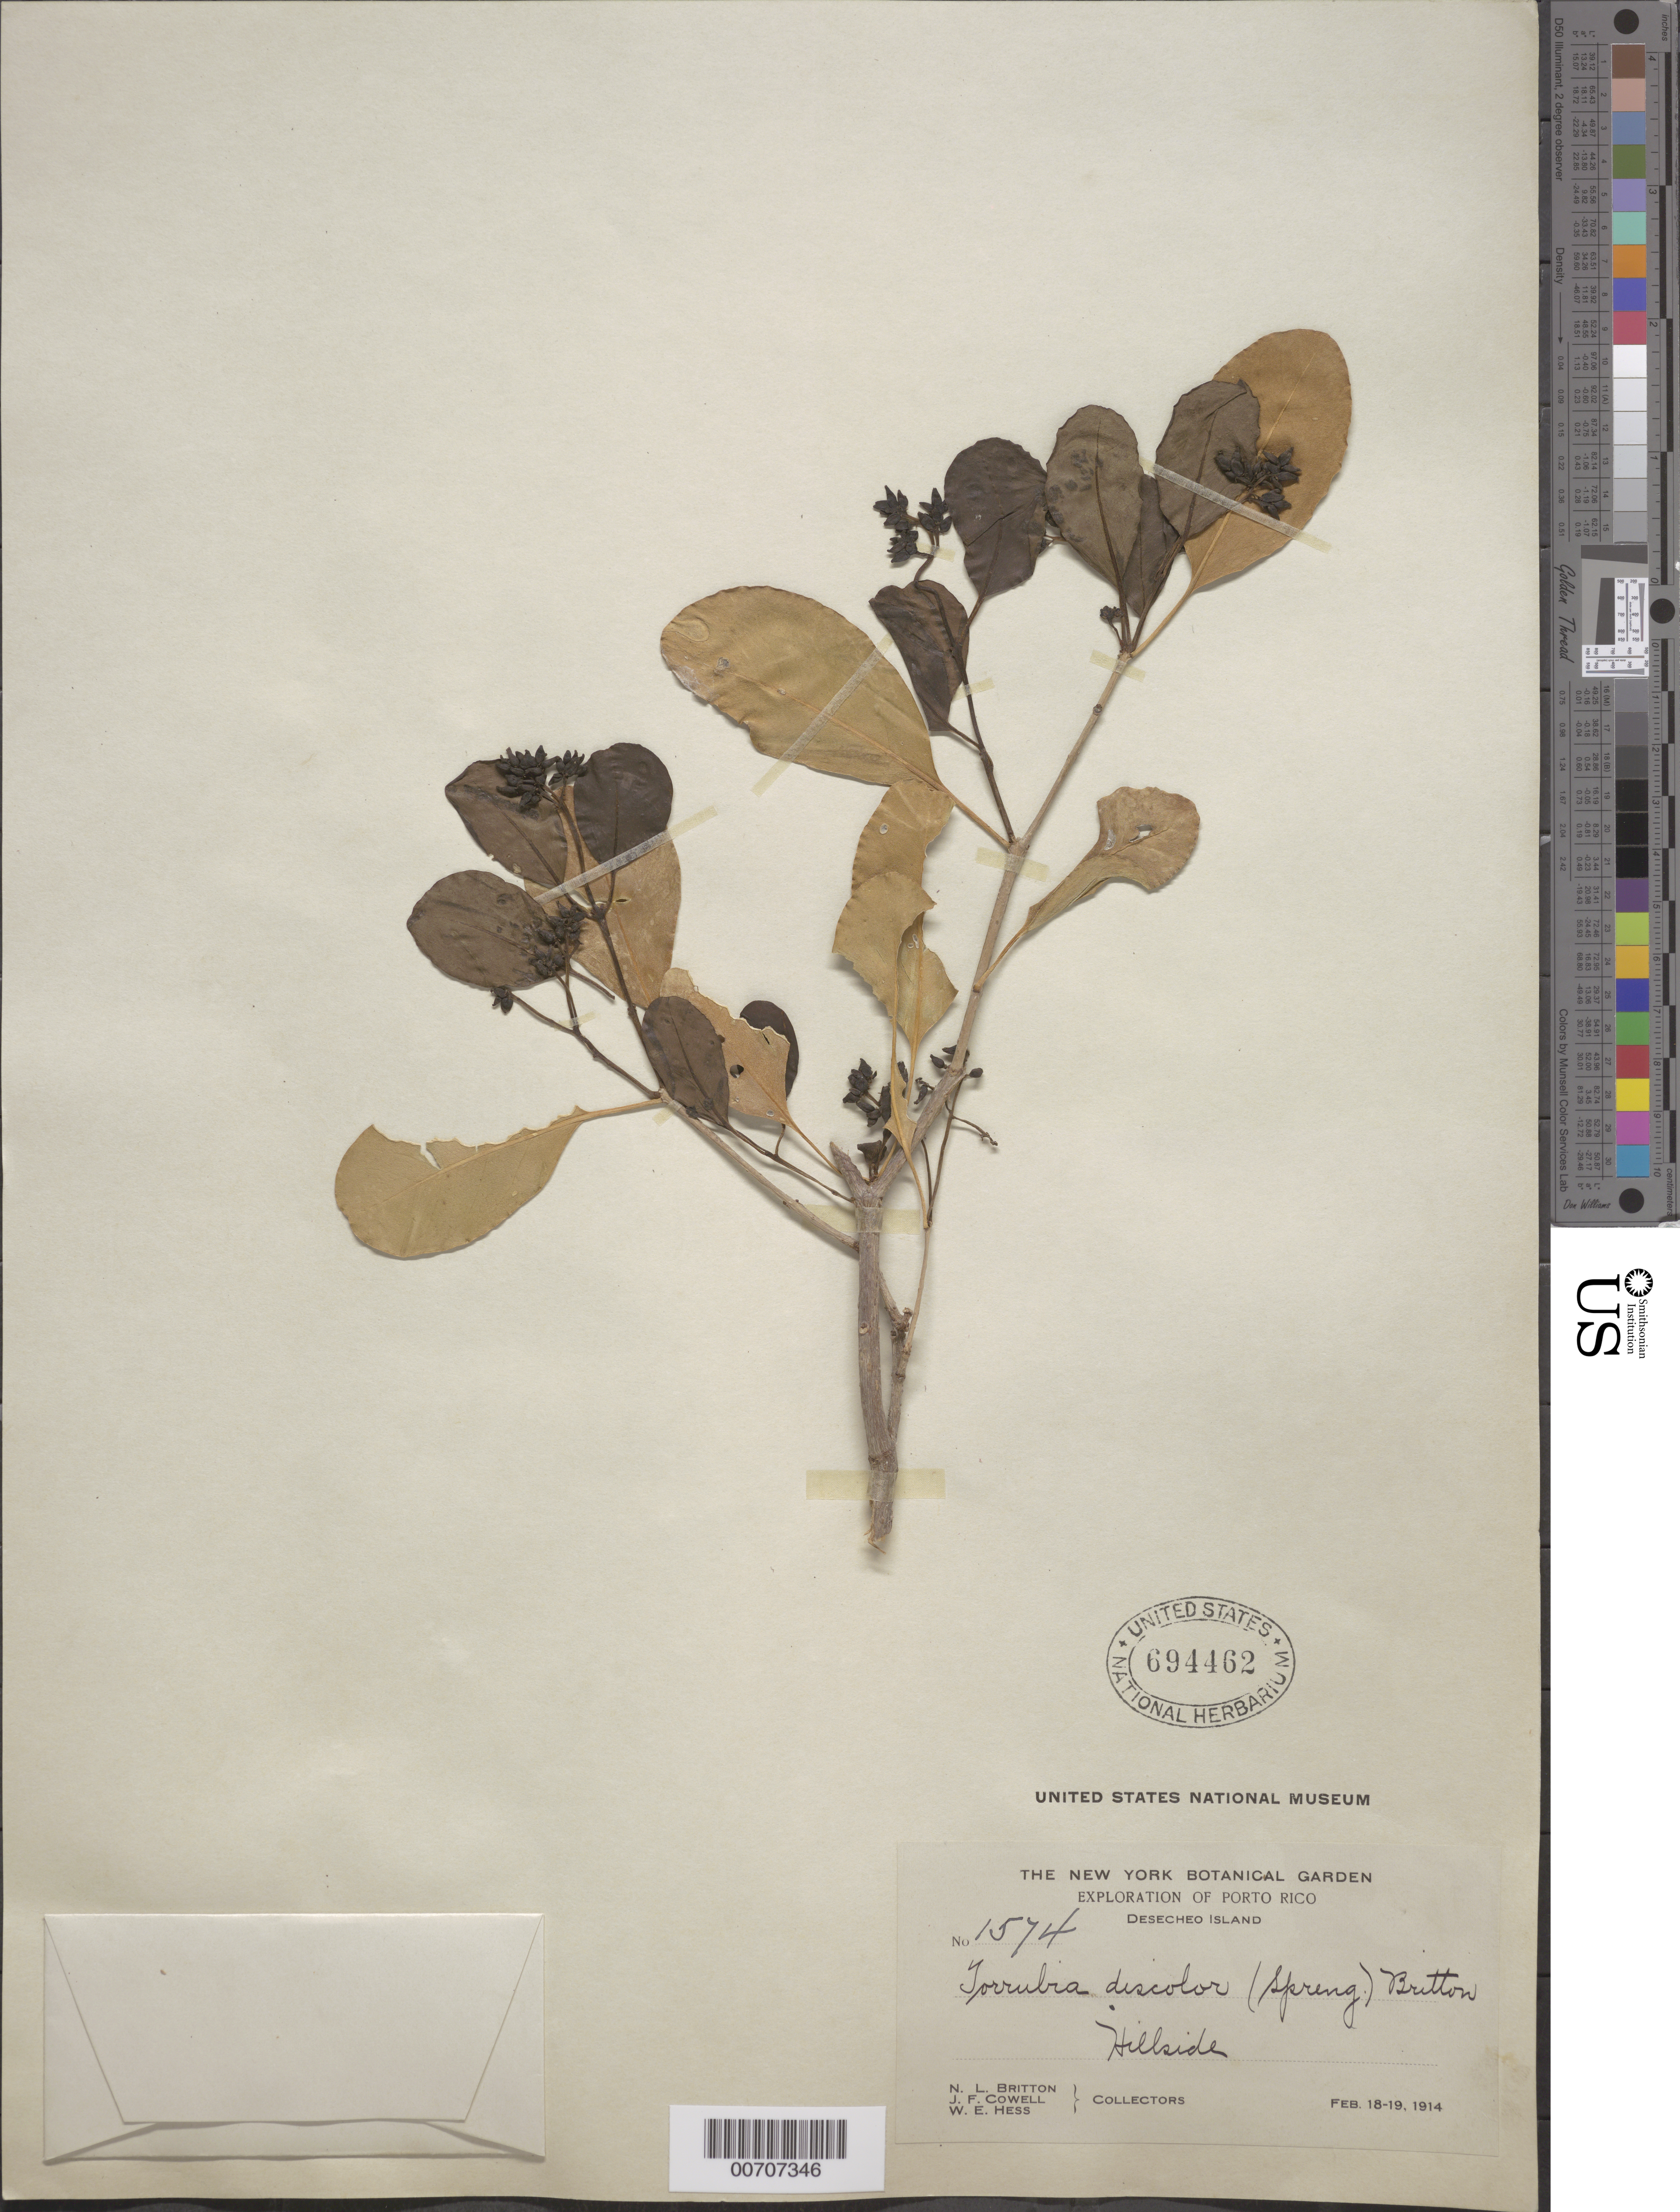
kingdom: Plantae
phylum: Tracheophyta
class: Magnoliopsida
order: Caryophyllales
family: Nyctaginaceae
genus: Guapira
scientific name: Guapira sp.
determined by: Strong, Mark T., (BOT), Smithsonian Institution - National Museum of Natural History (UNITED STATES)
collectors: N. Britton, J. F. Cowell & W. Hess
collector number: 1574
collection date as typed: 18 Feb 1914 and 19 Feb 1914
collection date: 1914-02-18,1914-02-19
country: Puerto Rico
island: Desecheo Island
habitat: Hillside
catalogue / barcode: US 694462